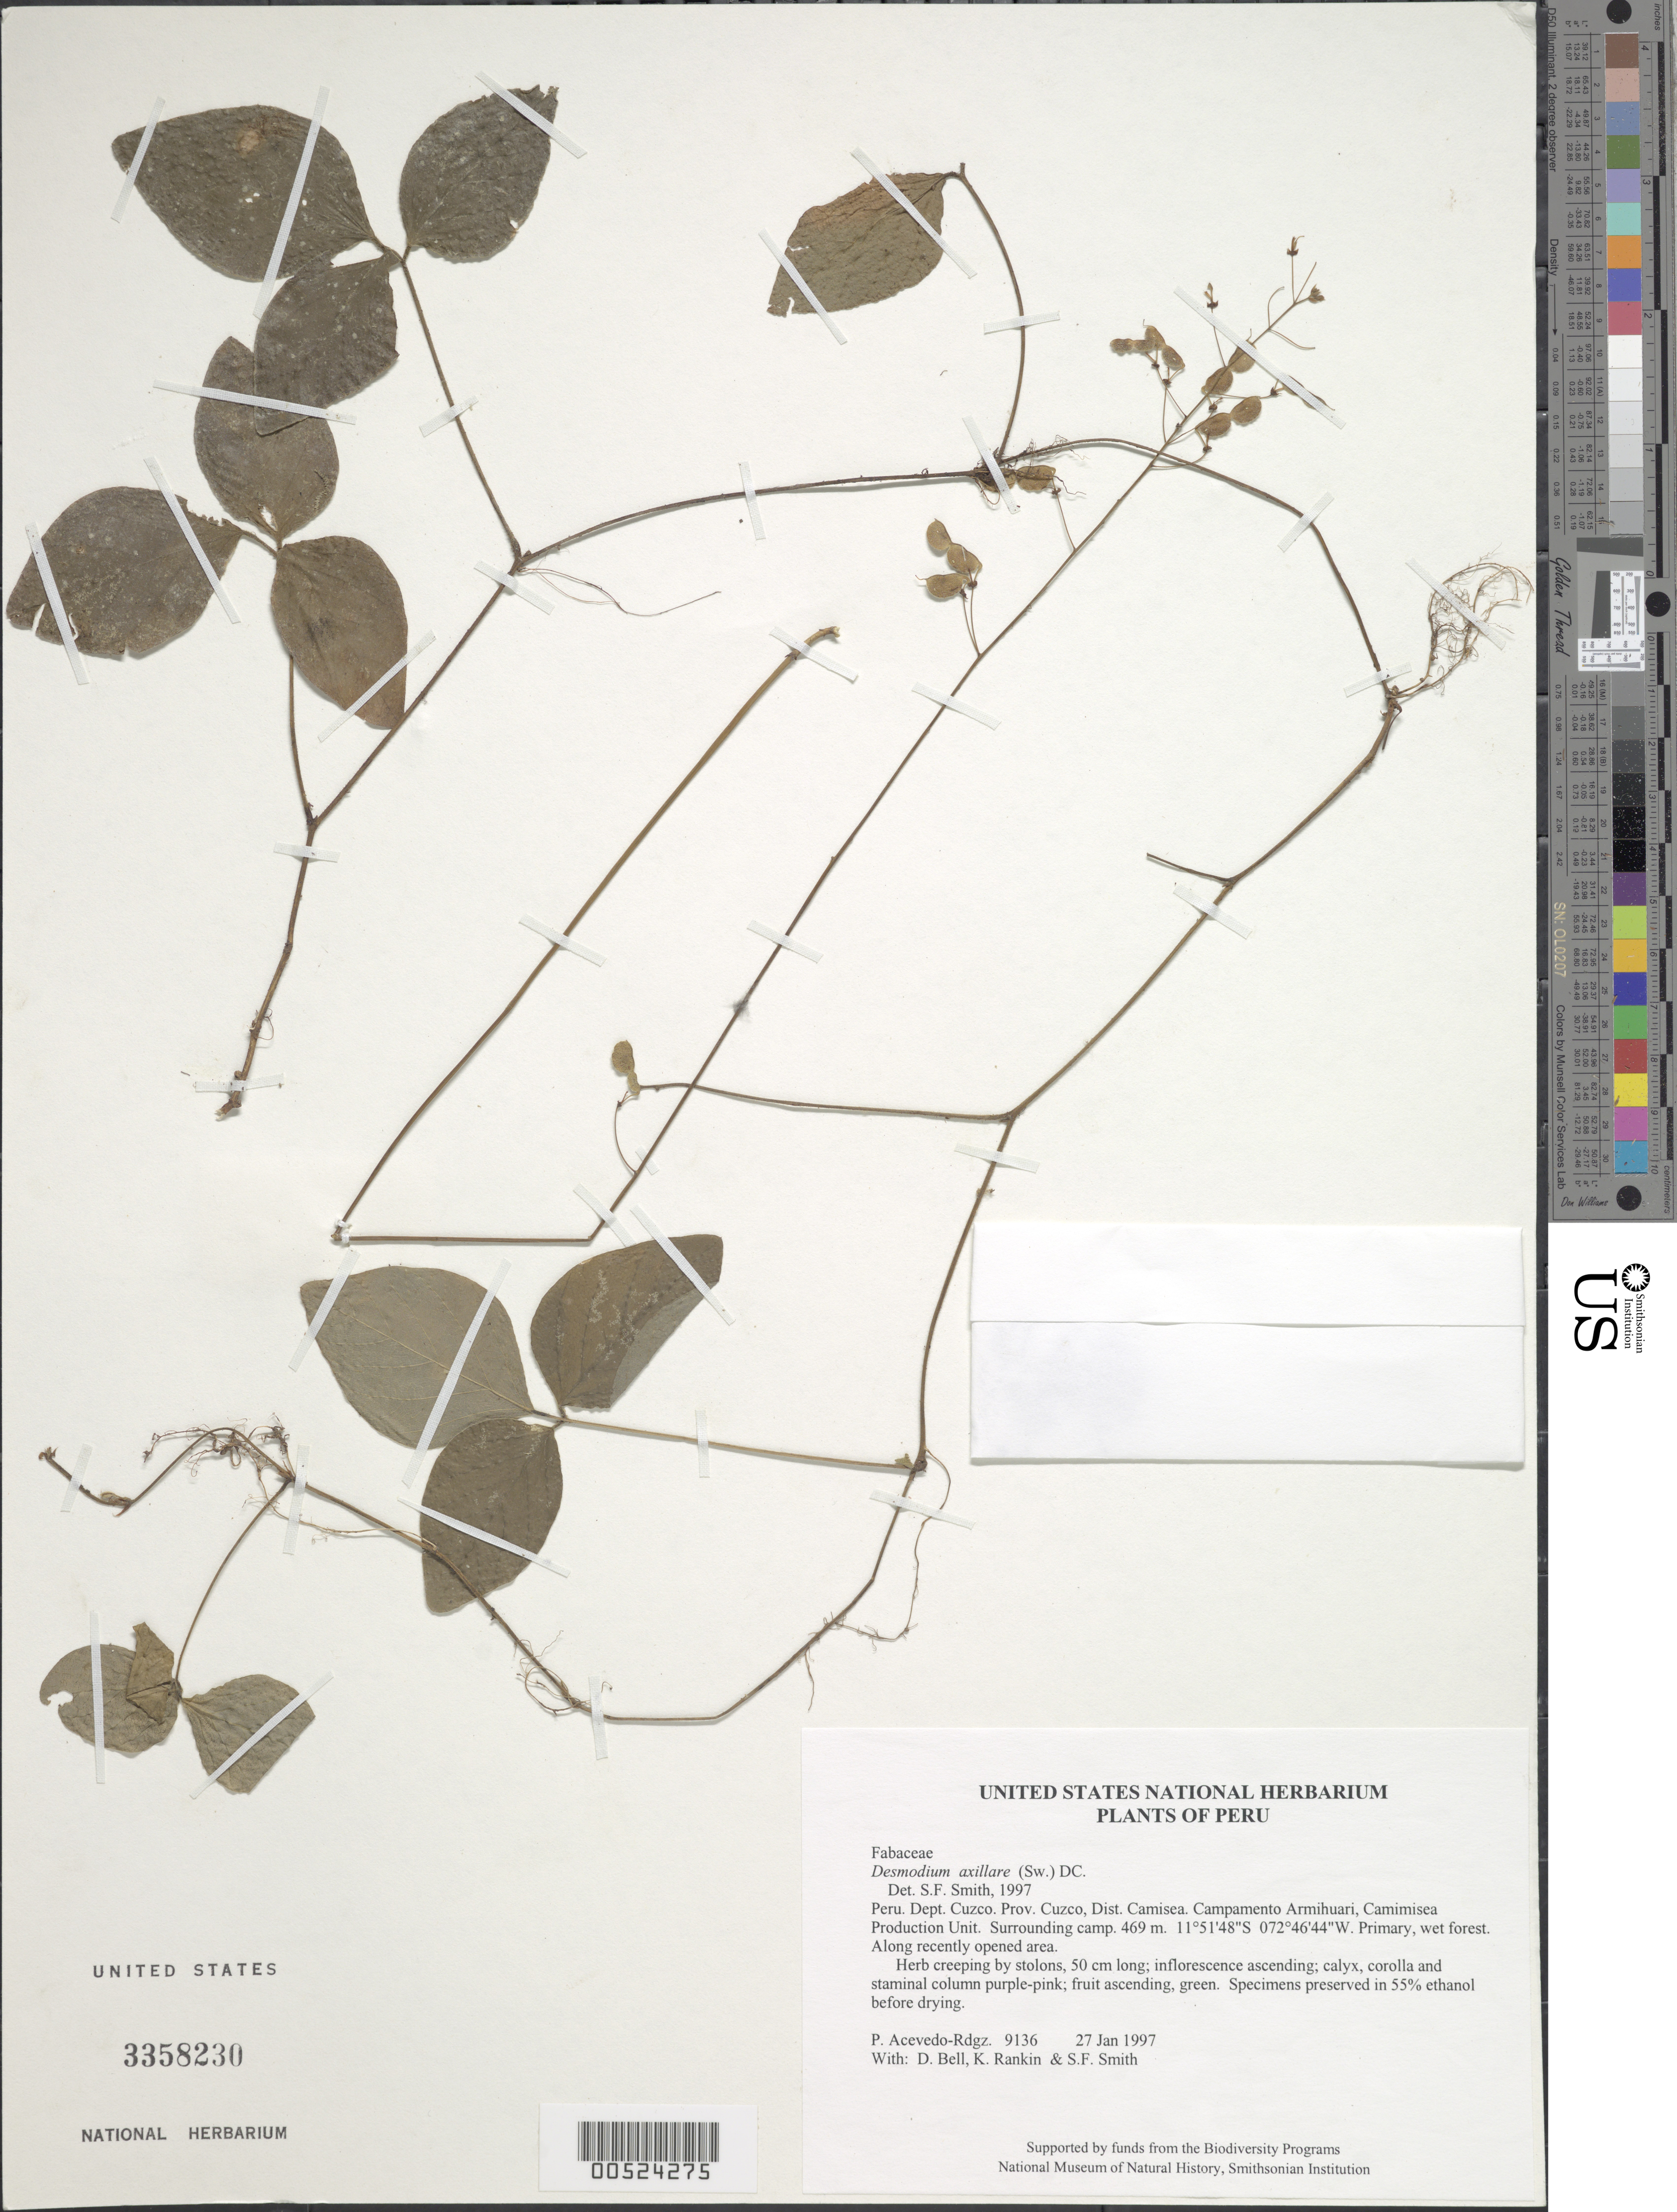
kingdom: Plantae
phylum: Tracheophyta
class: Magnoliopsida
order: Fabales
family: Fabaceae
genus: Desmodium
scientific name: Desmodium axillare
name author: (Sw.) DC.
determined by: Smith, Stephen F., (US), NMNH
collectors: P. Acevedo-Rodr., D. A. Bell, K. B. Rankin & S.F. Smith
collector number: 9136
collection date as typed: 27 Jan 1997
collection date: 1997-01-27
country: Peru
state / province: Cusco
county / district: Cusco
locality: Districto Camisea, Campamento Armihuari, Camimisea Production Unit. Surrounding camp.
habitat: Primary, wet forest. Along recently opened area.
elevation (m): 469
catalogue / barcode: US 3358230